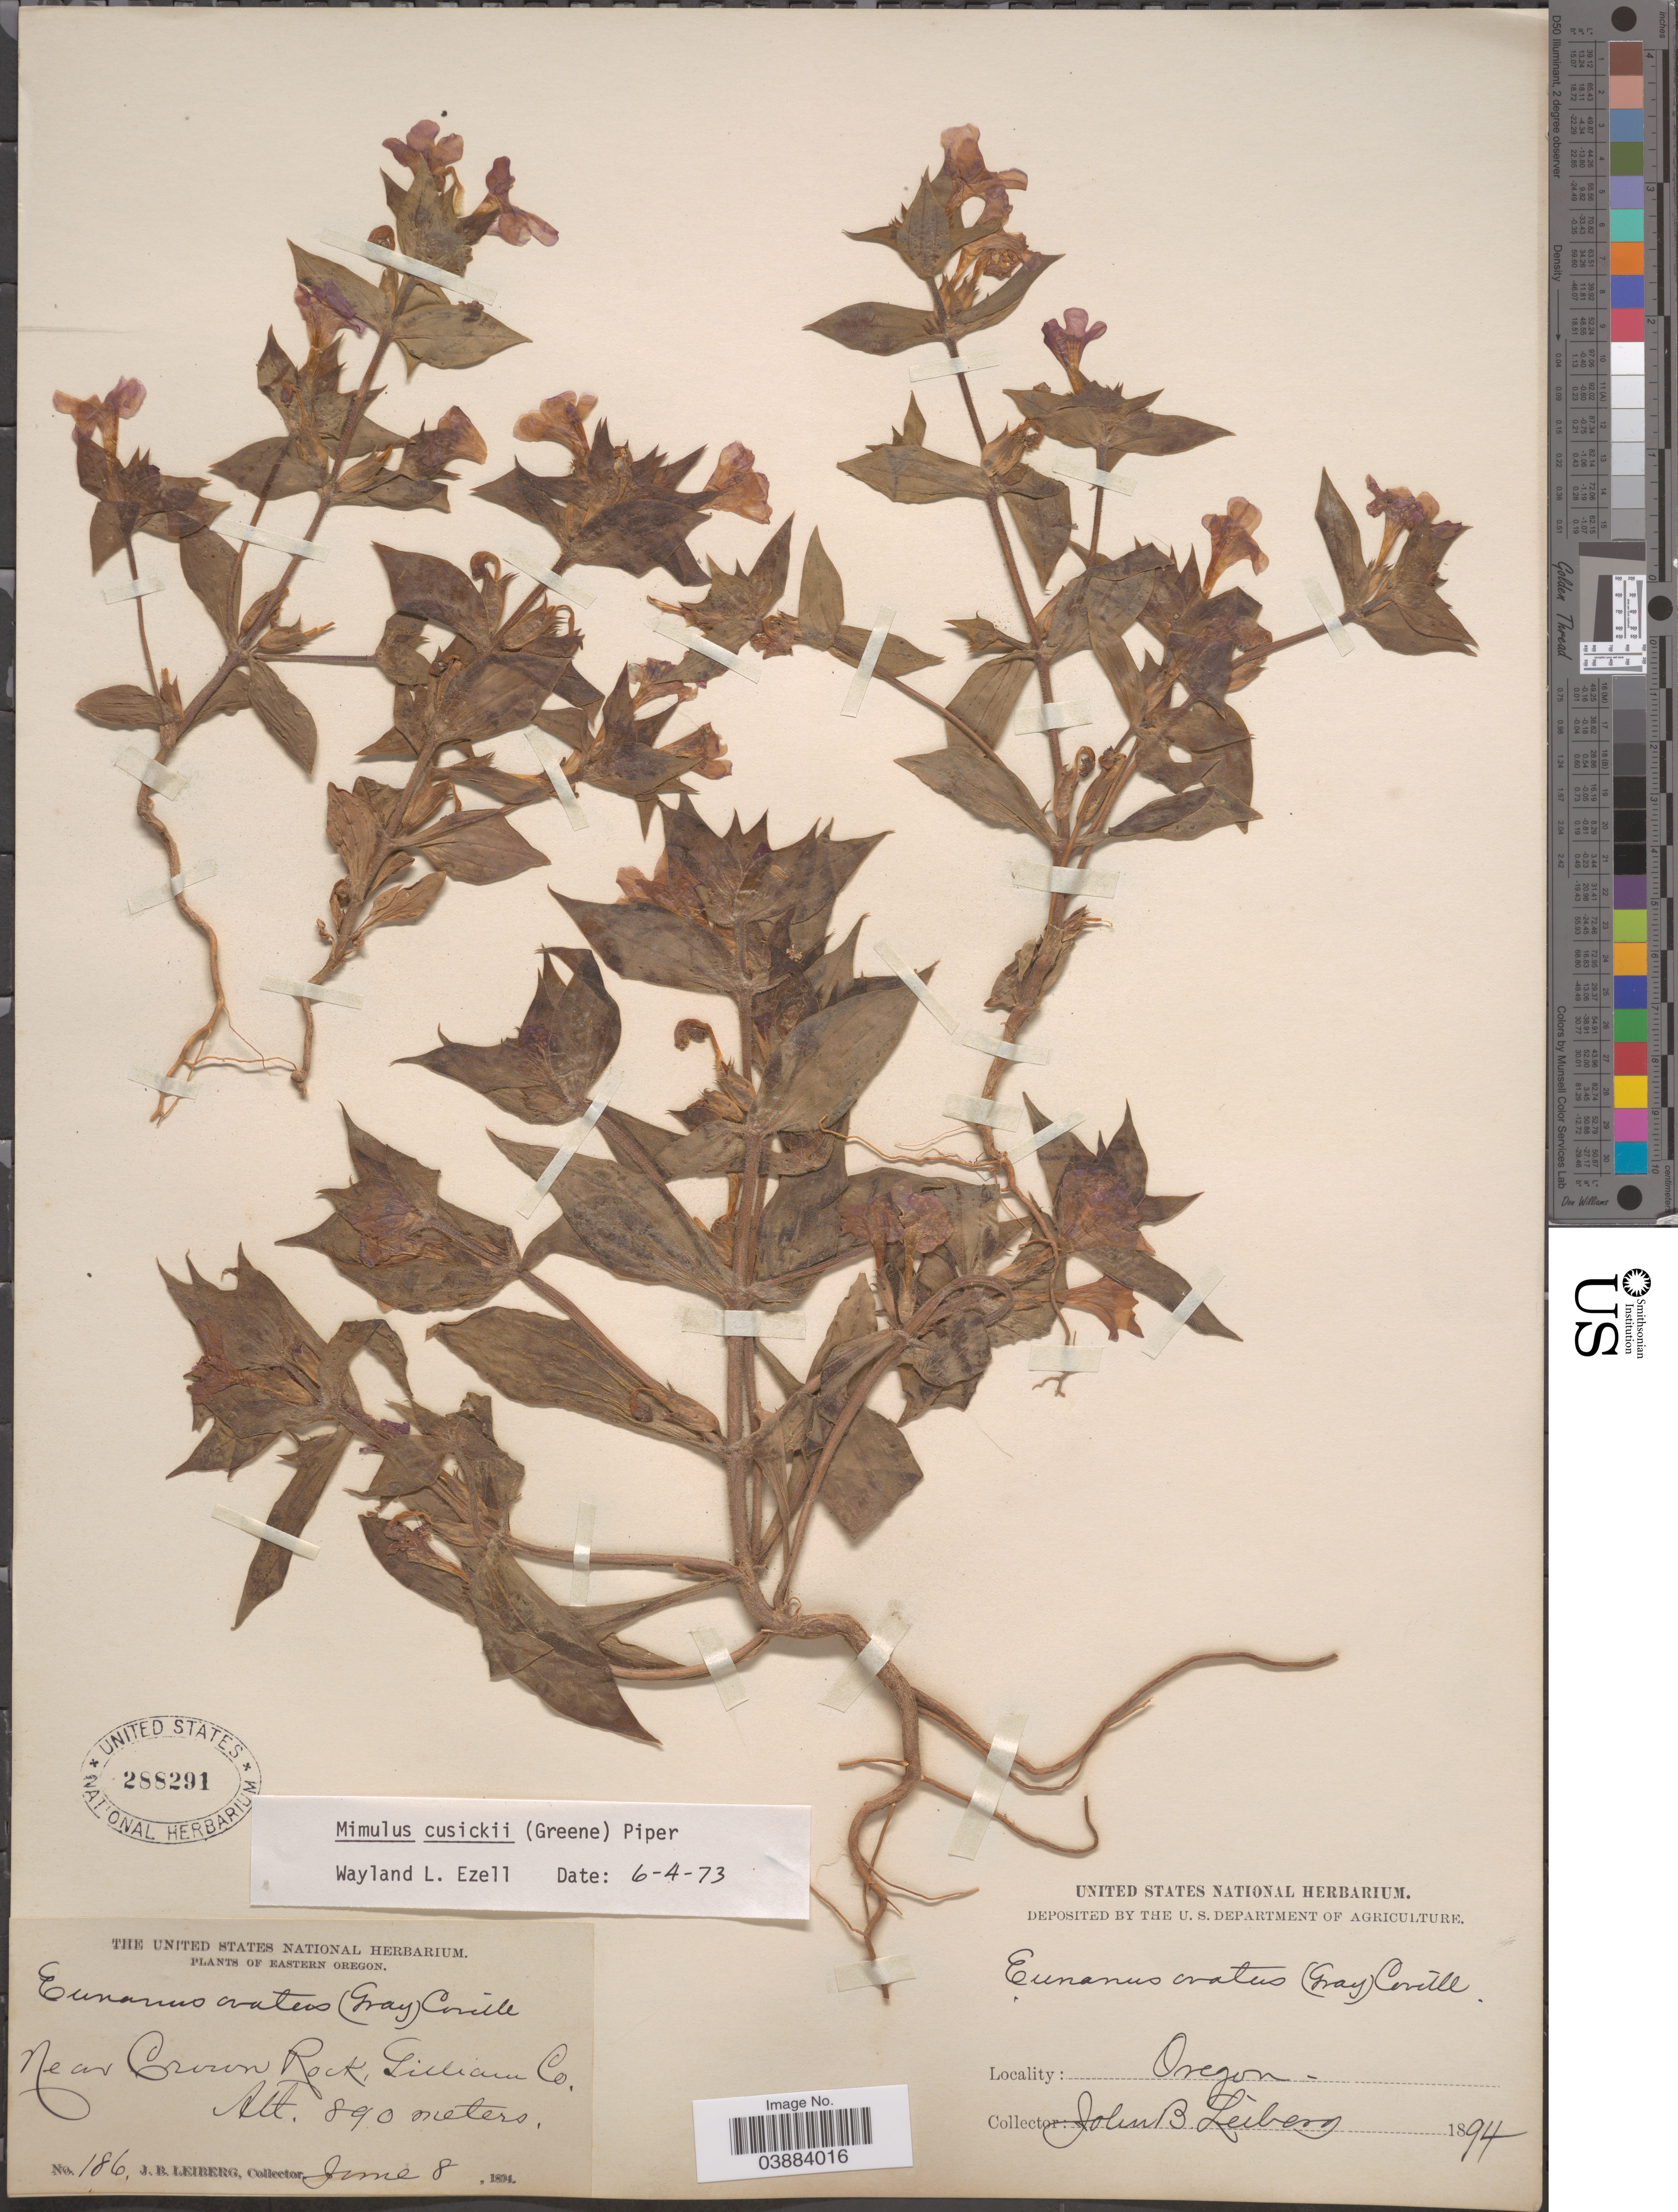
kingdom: Plantae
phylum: Tracheophyta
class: Magnoliopsida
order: Lamiales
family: Phrymaceae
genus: Eunanus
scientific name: Eunanus cusickii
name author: Greene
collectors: J. B. Leiberg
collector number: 186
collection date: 1894-06-08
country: United States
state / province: Oregon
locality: Eastern Oregon. Near Crown Rock, Gillian Co.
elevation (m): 890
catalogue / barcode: US 288291